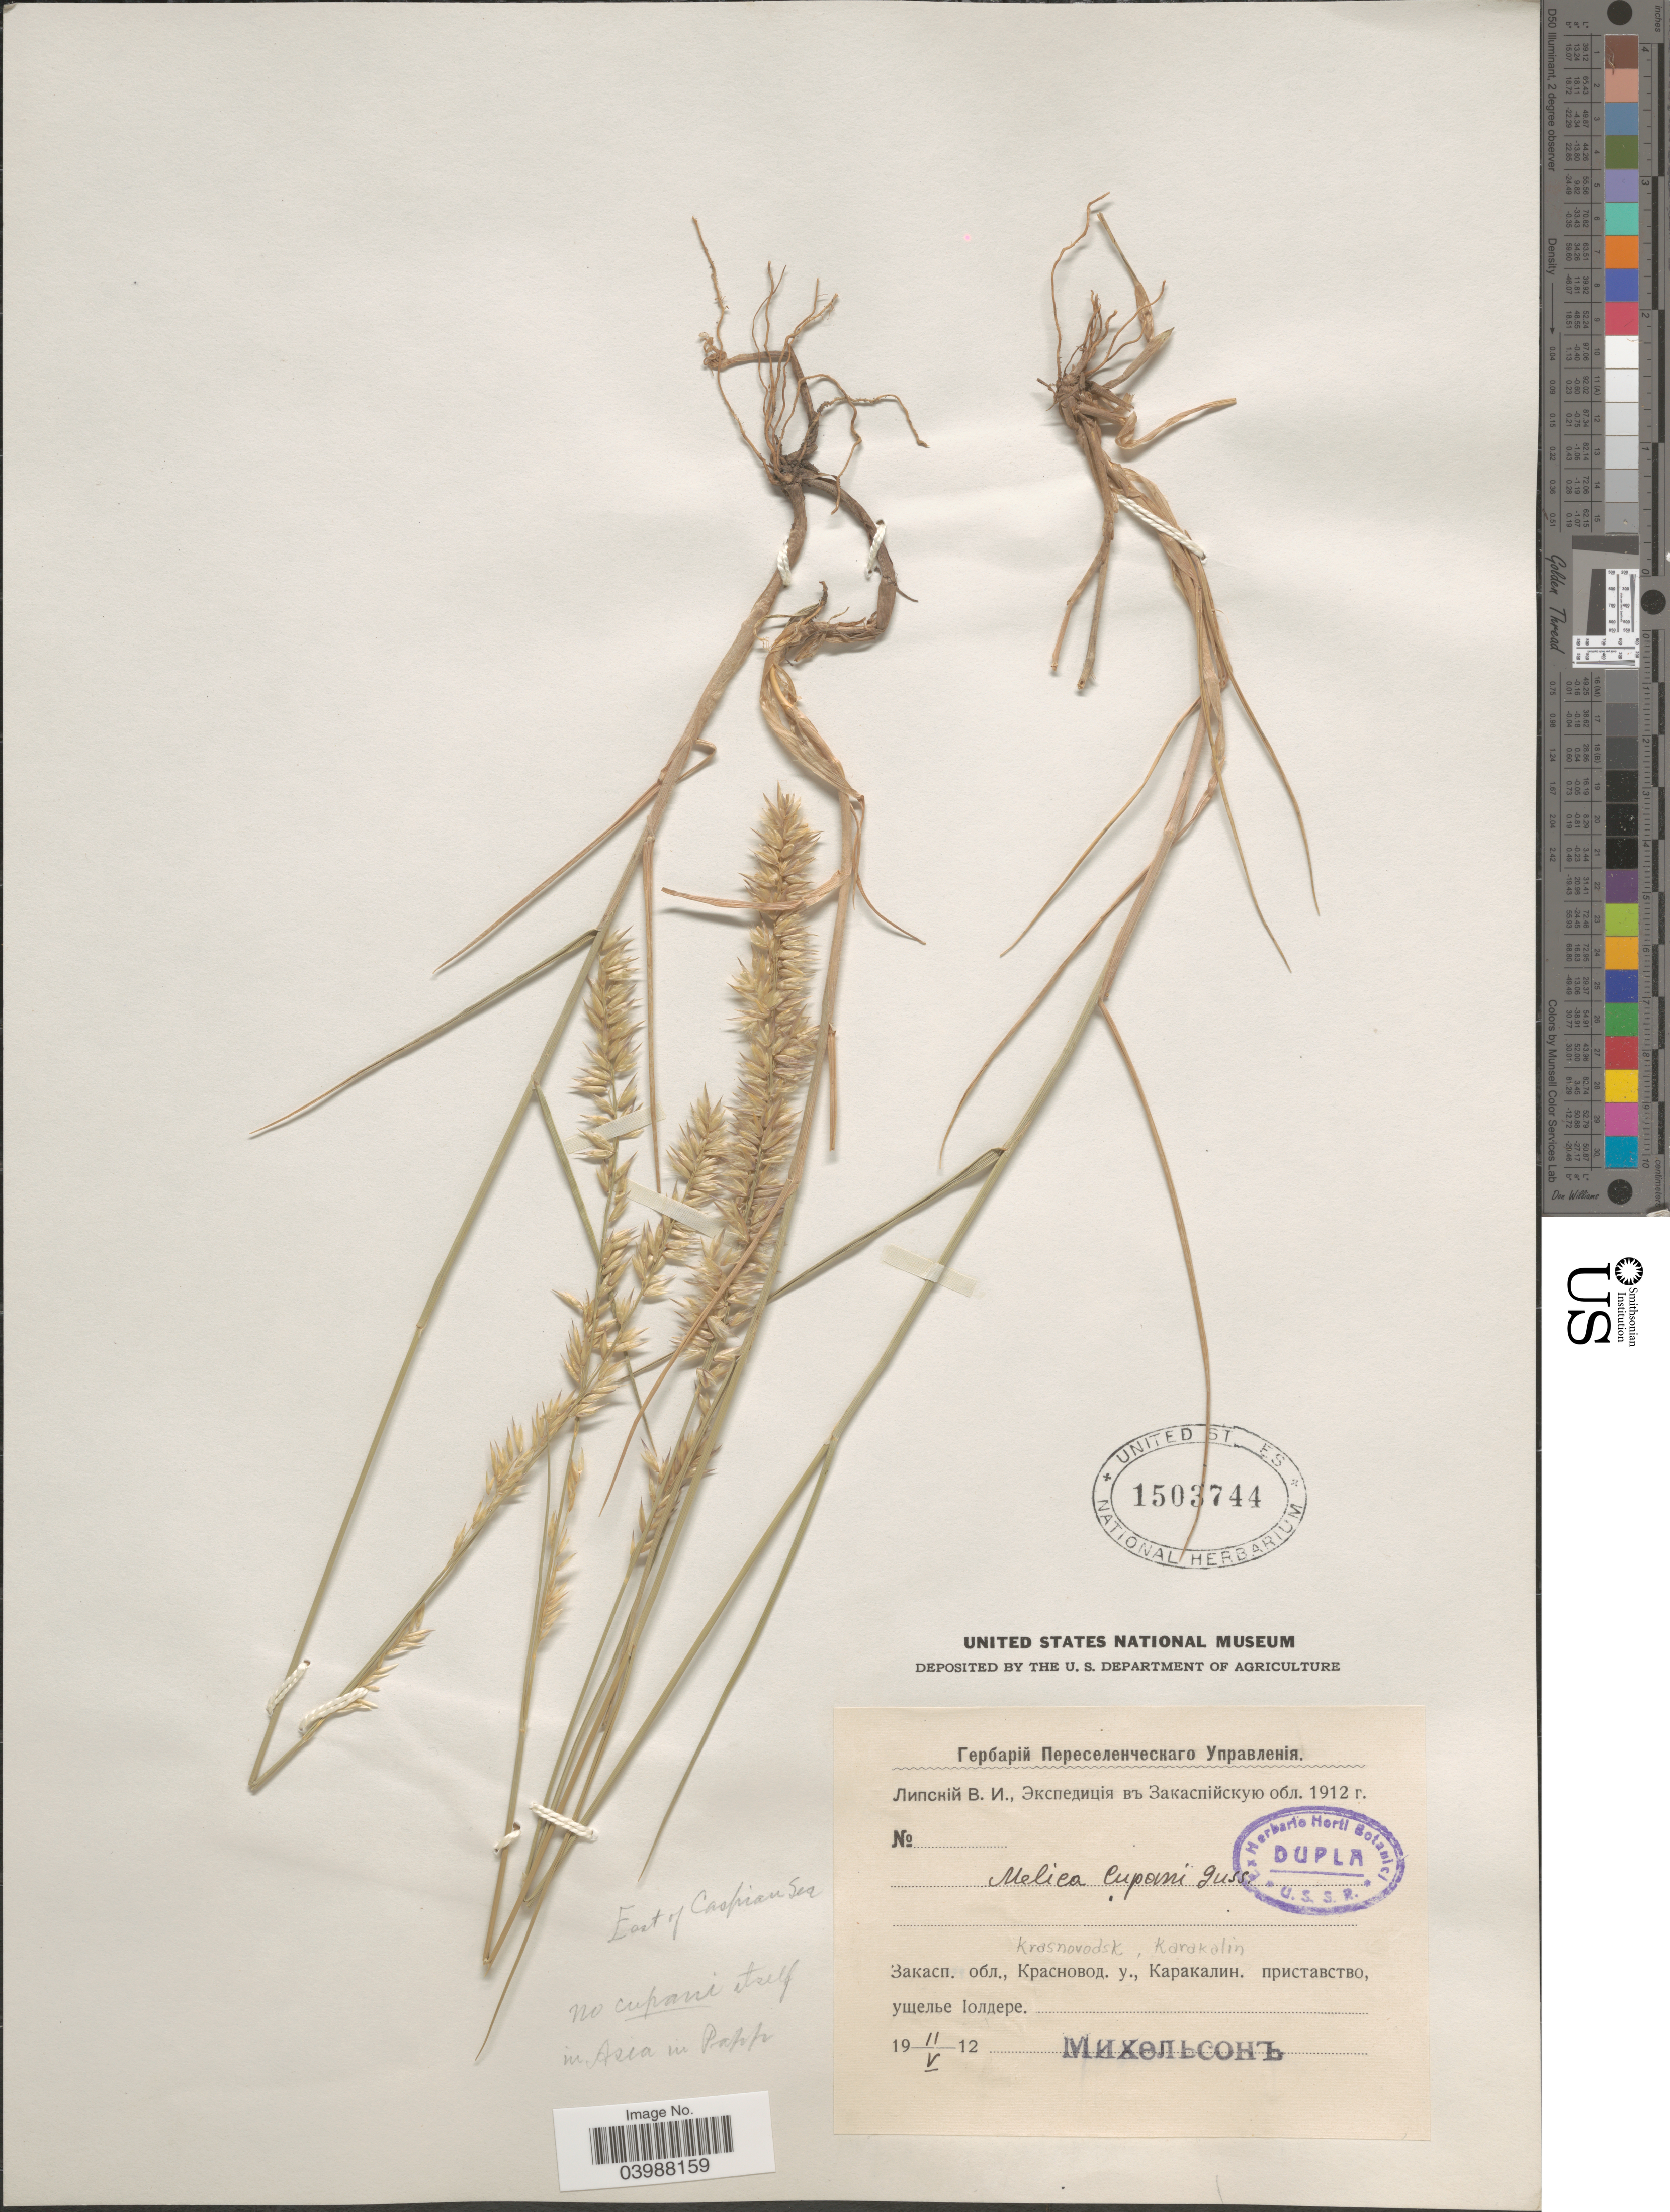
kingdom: Plantae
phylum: Tracheophyta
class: Liliopsida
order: Poales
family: Poaceae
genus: Melica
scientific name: Melica sp.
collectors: Mikhelson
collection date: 1912-05-11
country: Turkmenistan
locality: Ioldere Gorge. East of Caspian Sea.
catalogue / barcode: US 1503744